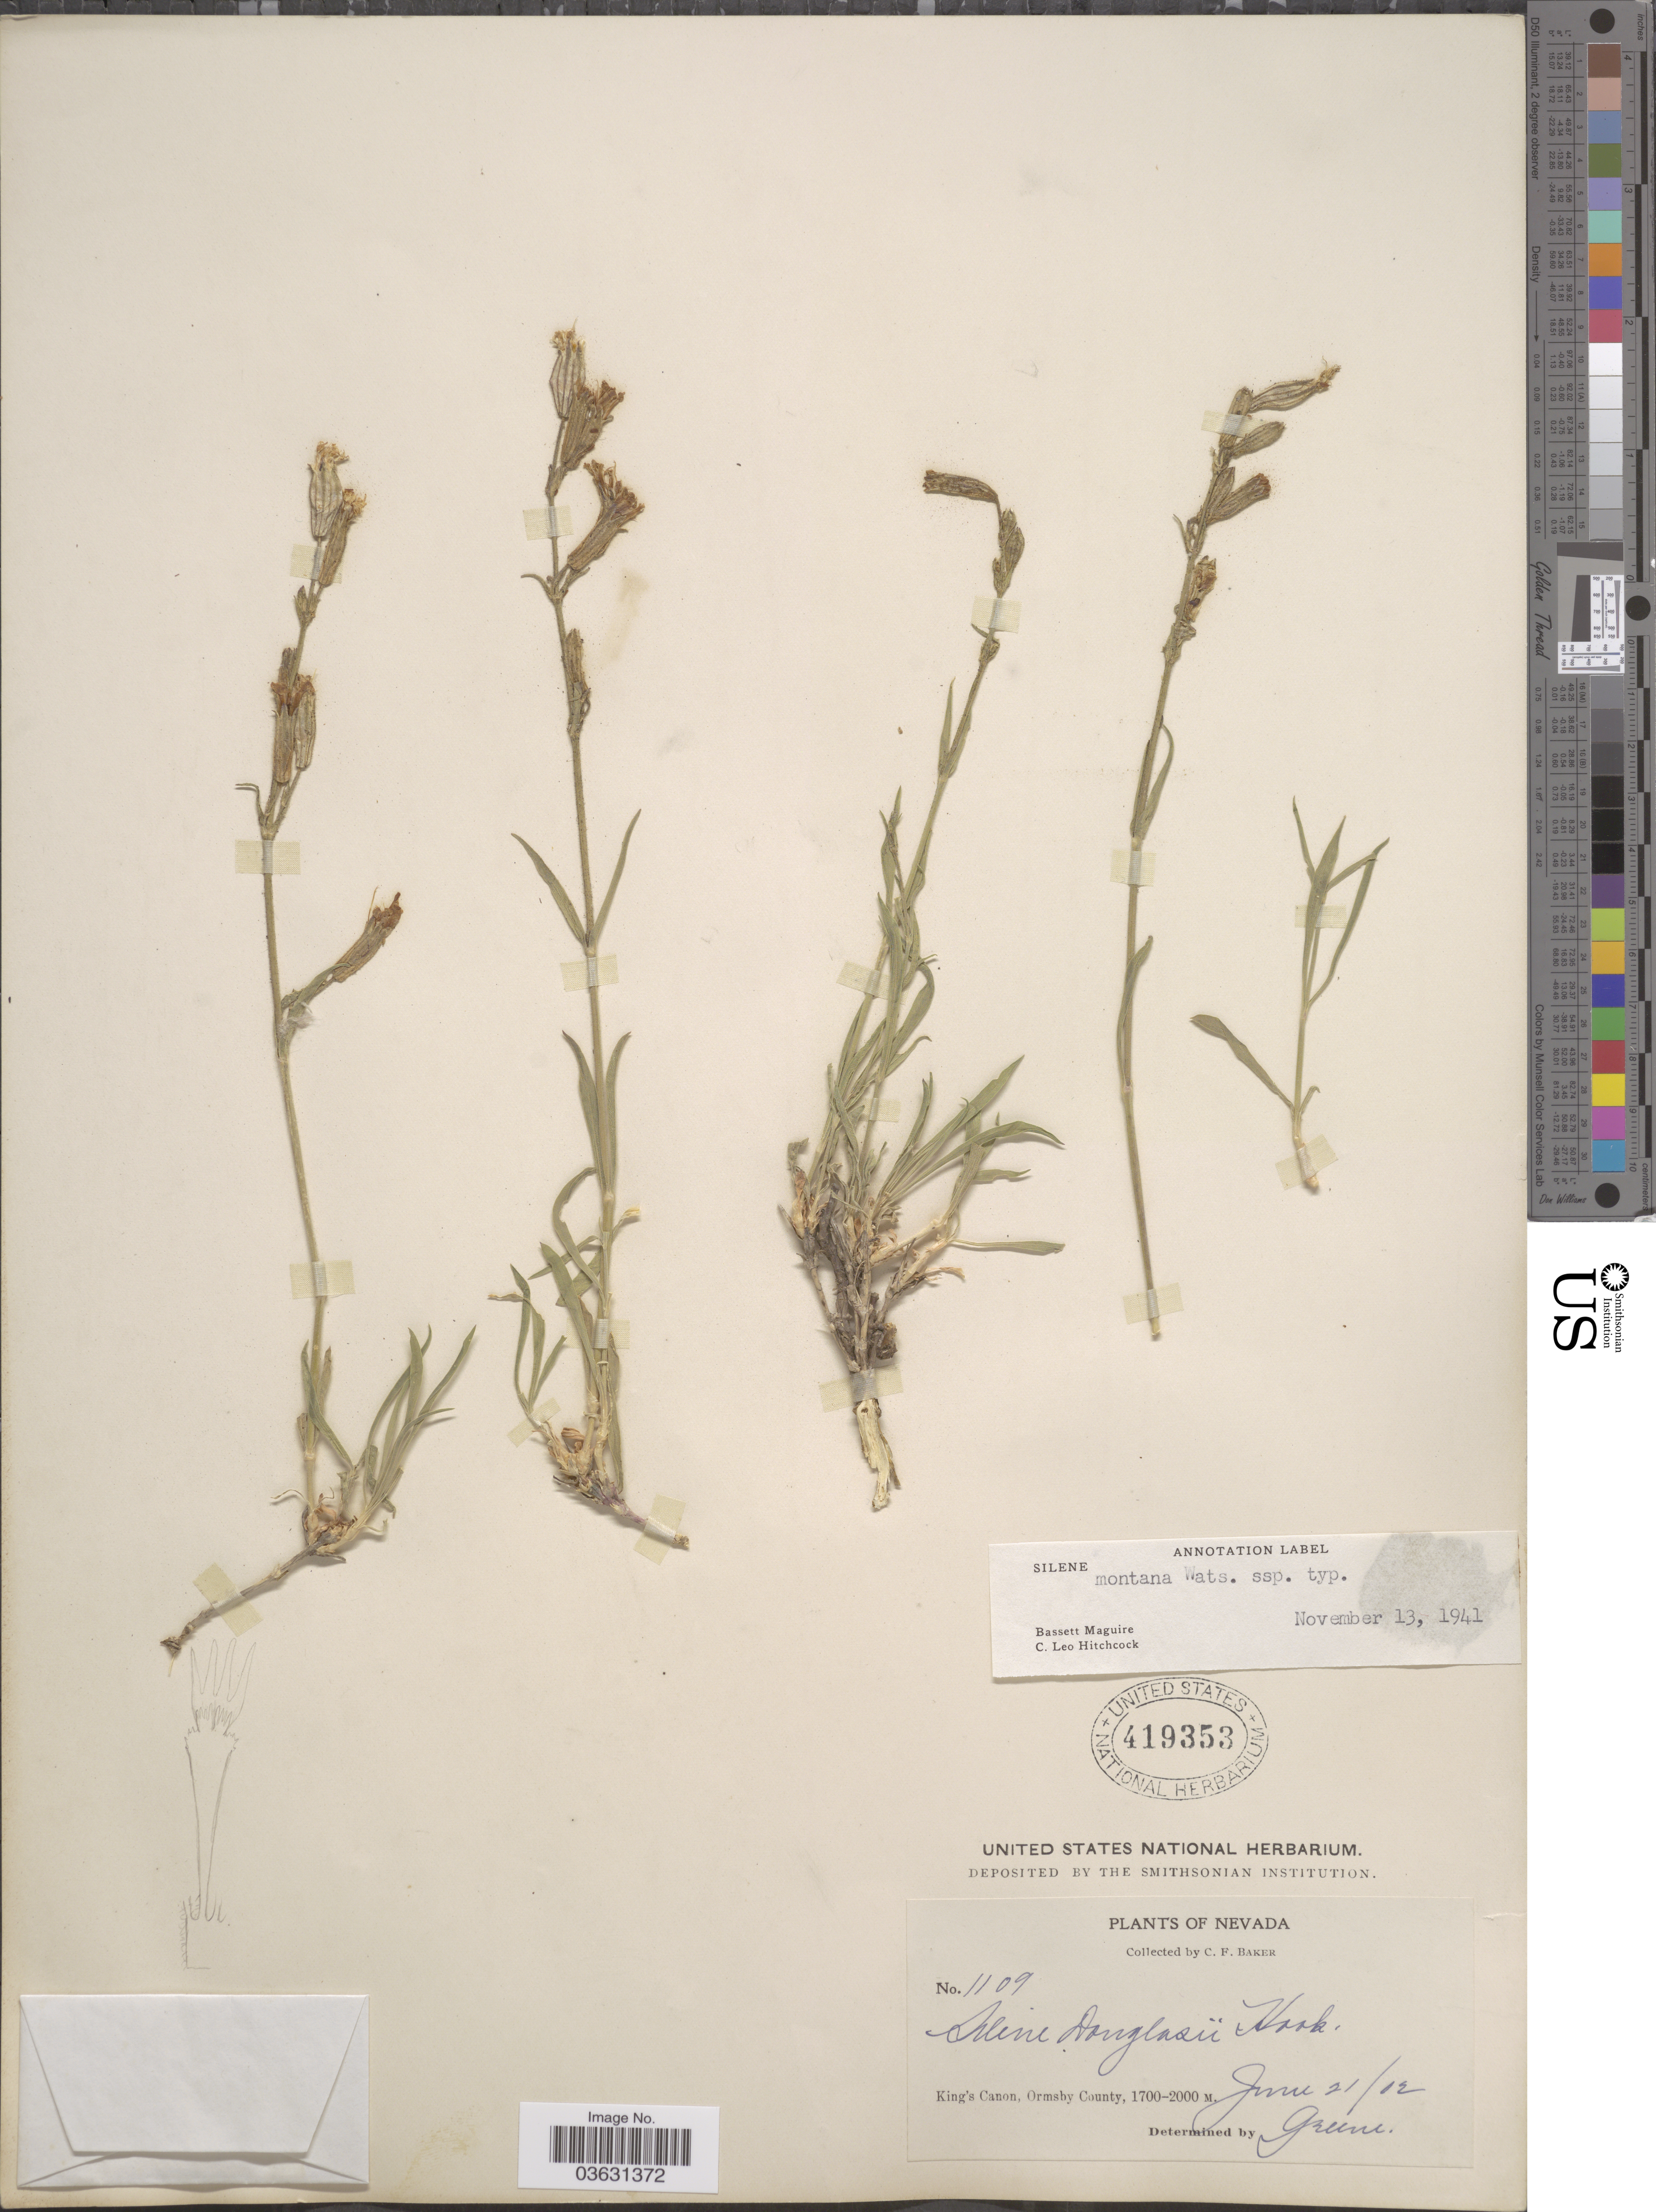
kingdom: Plantae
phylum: Tracheophyta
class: Magnoliopsida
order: Caryophyllales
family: Caryophyllaceae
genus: Silene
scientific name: Silene montana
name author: Arrond.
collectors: C. F. Baker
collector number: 1109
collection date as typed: Transcribed d/m/y: 21/6/2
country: United States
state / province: Nevada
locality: King's Canon, Ormsby County.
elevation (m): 1700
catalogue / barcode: US 419353